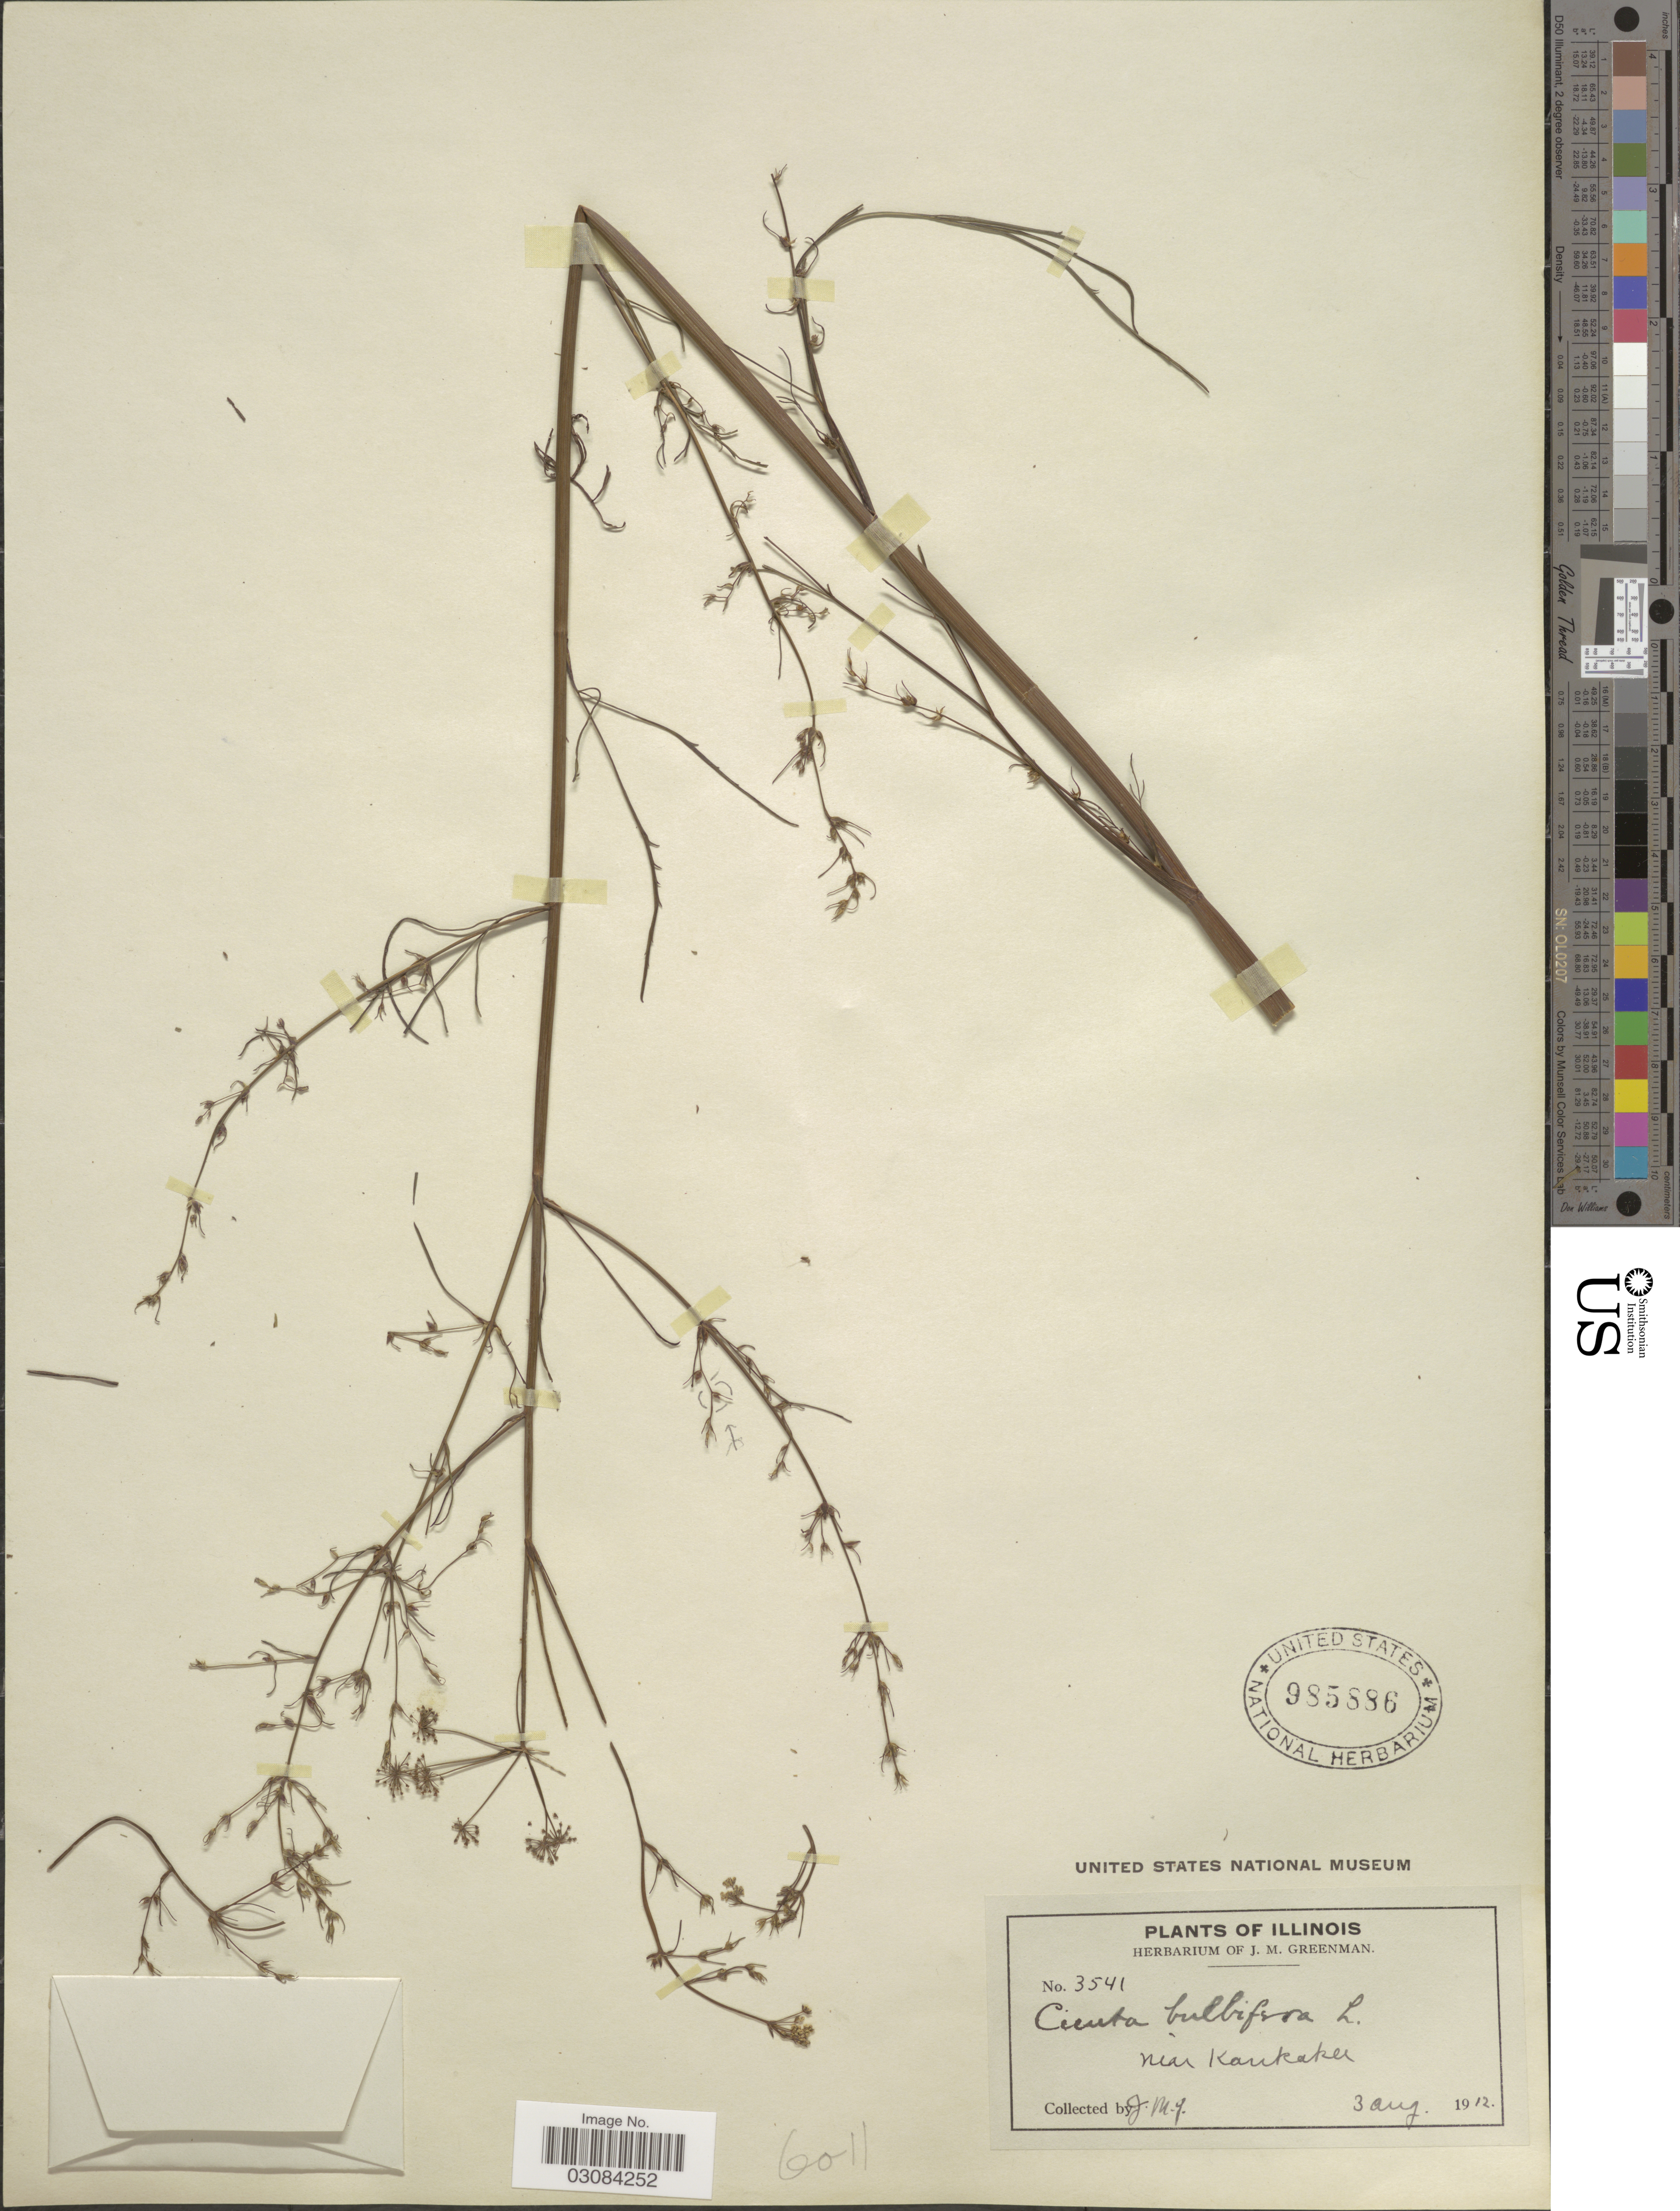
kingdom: Plantae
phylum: Tracheophyta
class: Magnoliopsida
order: Apiales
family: Apiaceae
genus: Cicuta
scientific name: Cicuta bulbifera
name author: L.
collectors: J. M. Greenman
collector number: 3541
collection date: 1912-08-03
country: United States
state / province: Illinois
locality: Near Kankakee.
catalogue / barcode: US 985886